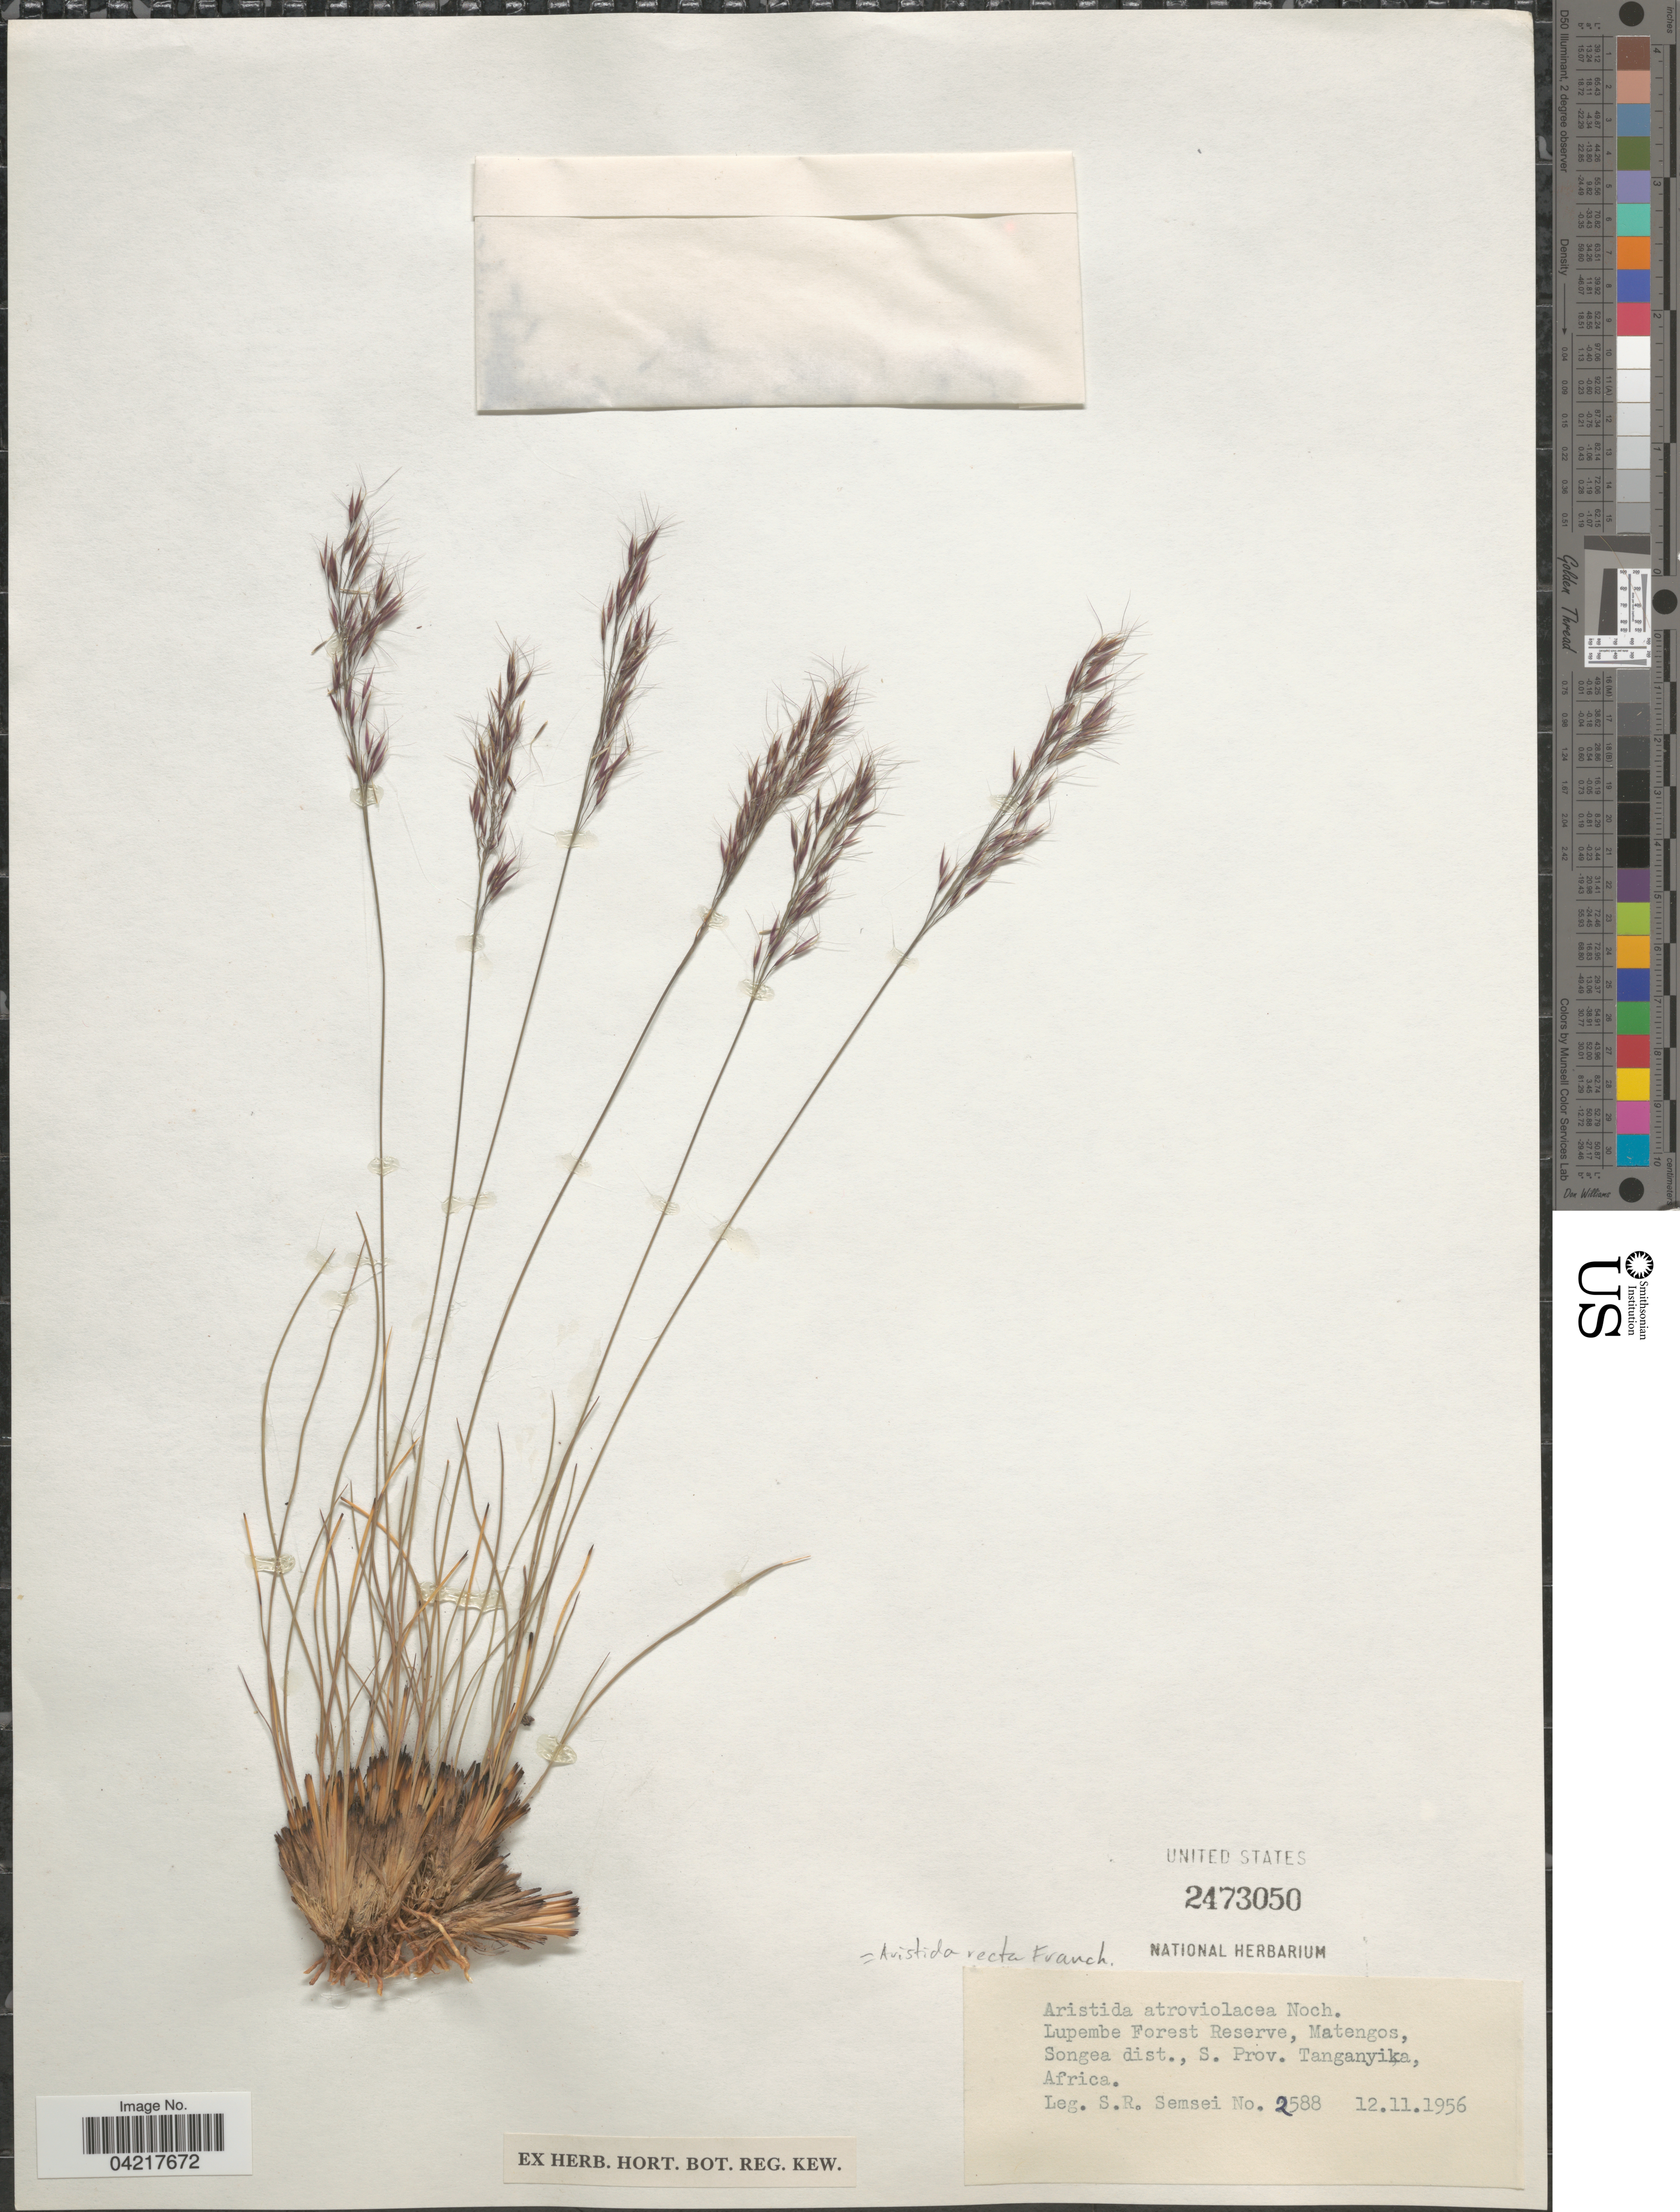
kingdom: Plantae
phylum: Tracheophyta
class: Liliopsida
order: Poales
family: Poaceae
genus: Aristida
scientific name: Aristida recta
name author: Franch.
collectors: S. Semsei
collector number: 2588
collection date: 1956-11-12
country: Tanzania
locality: Lupembe Forest Reserve, Matengos, Songea dist., S. Prov. Tanganyika.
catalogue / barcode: US 2473050